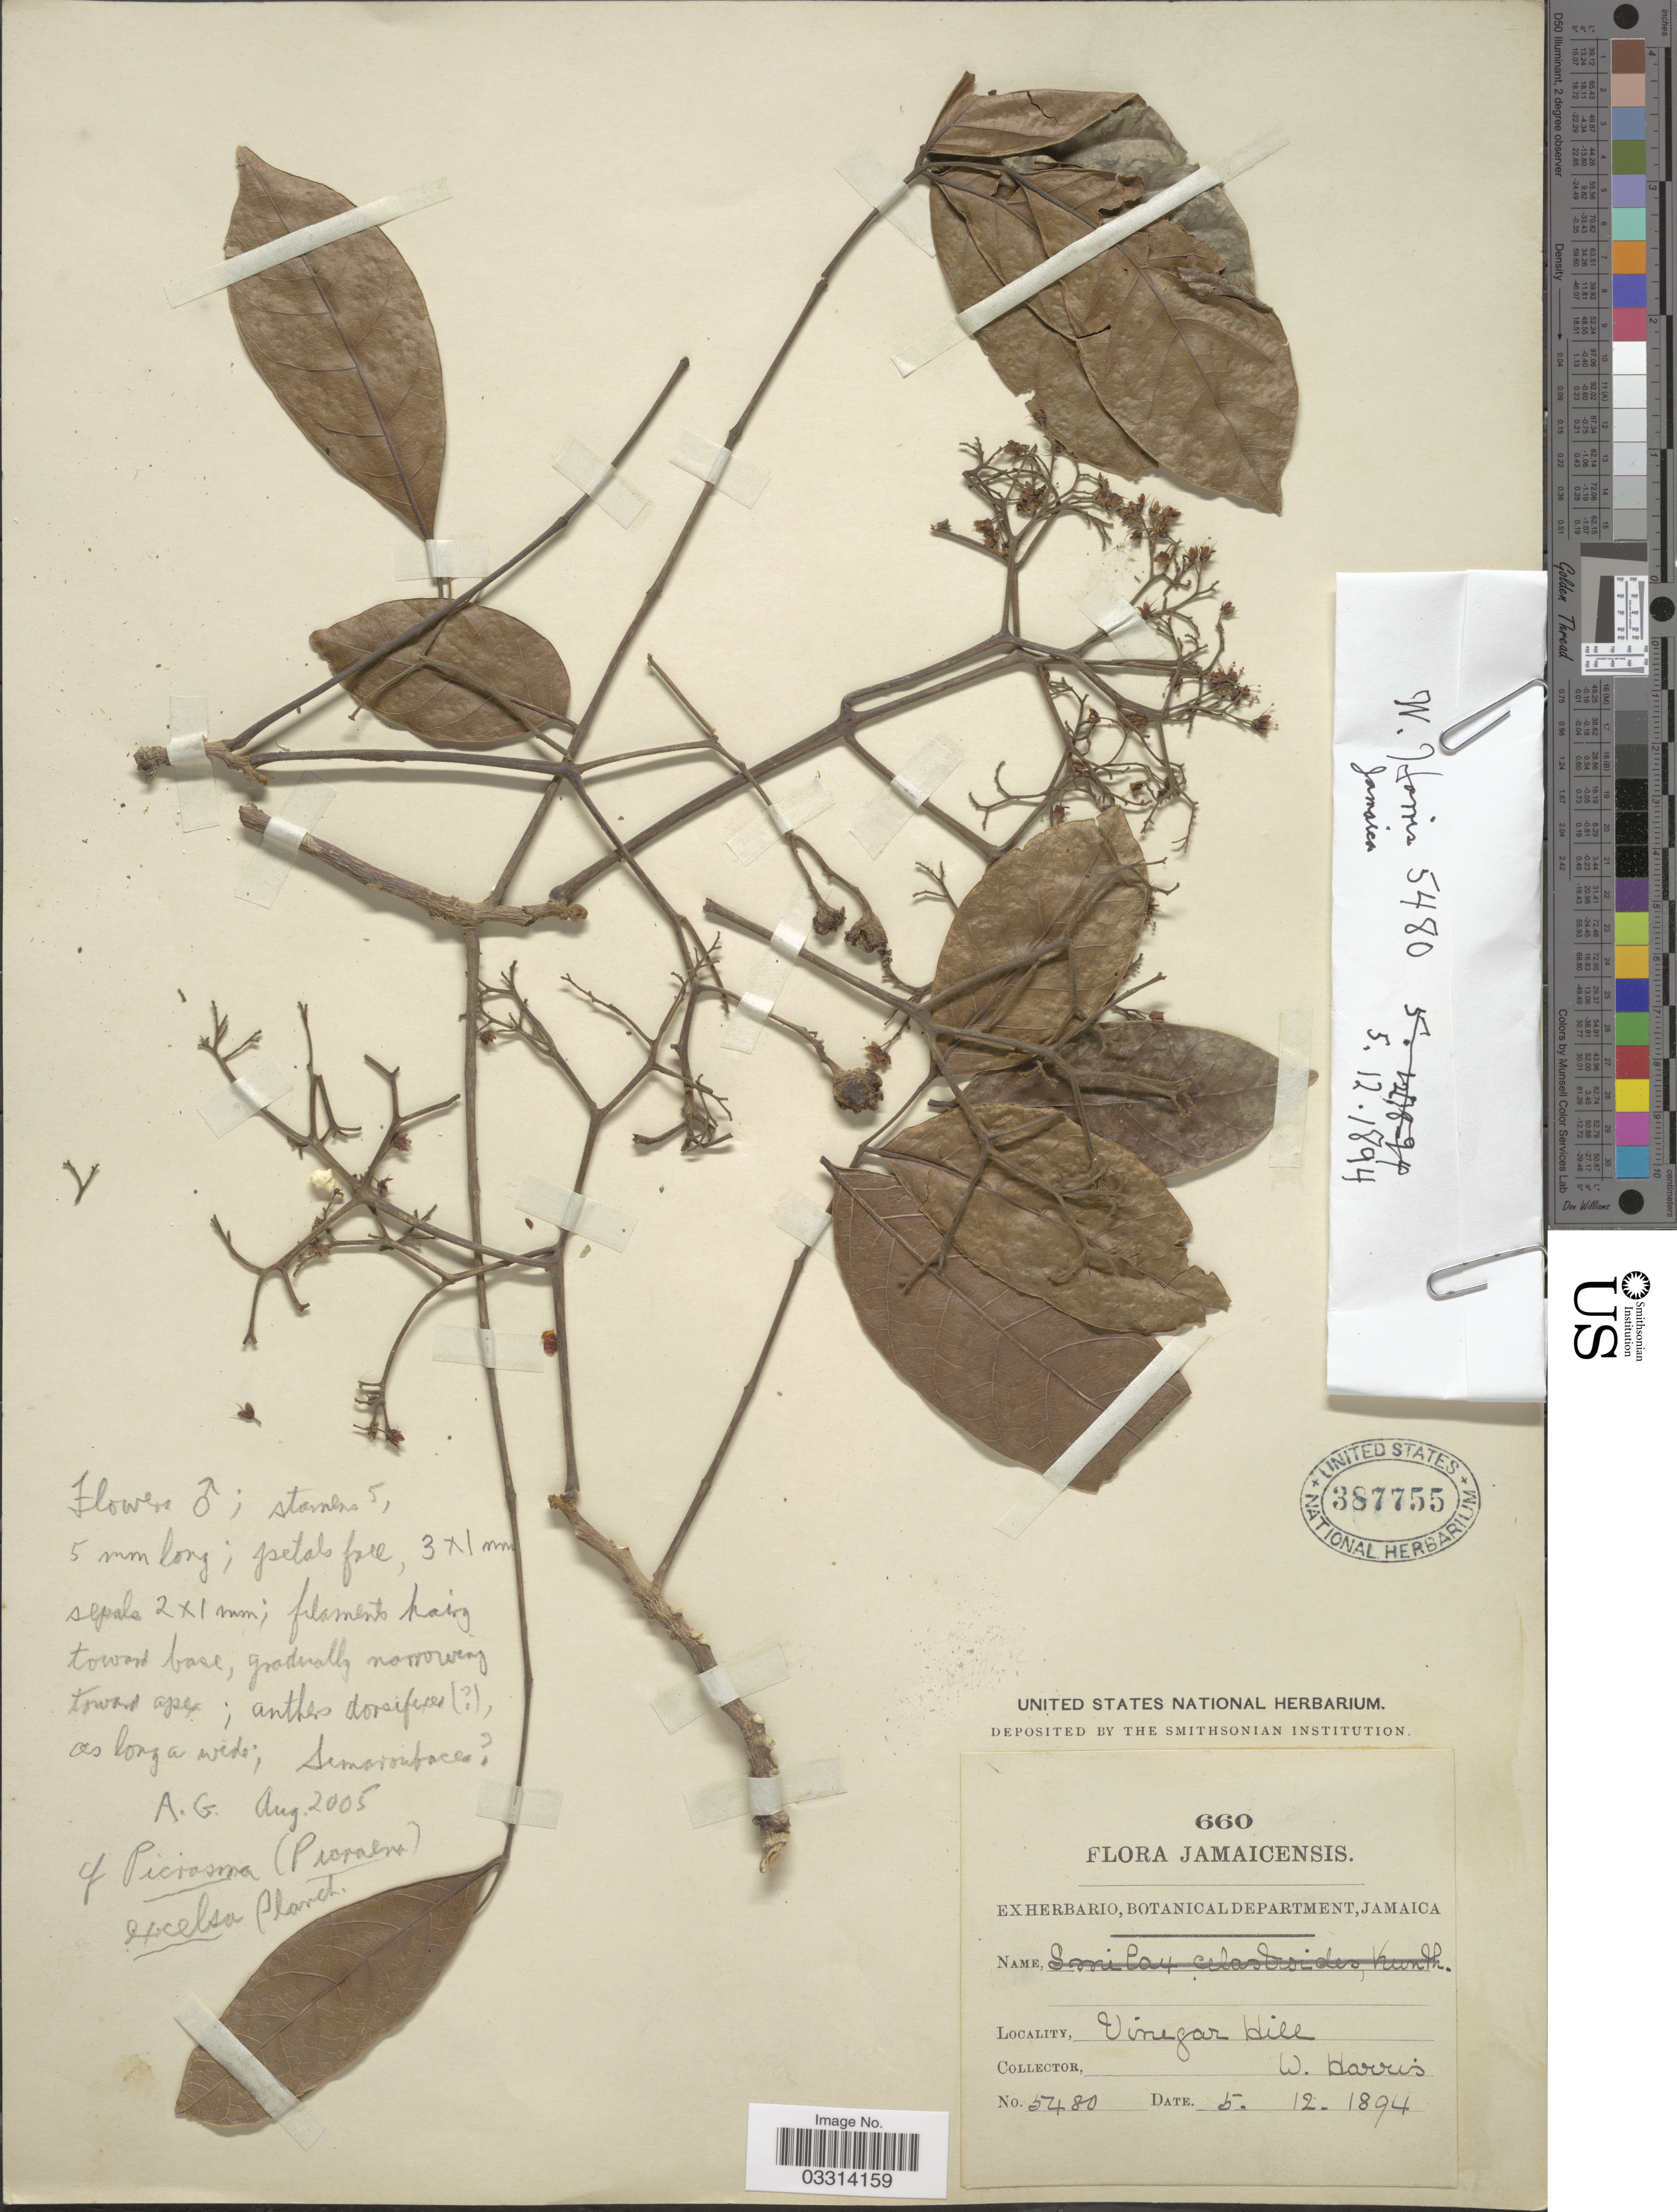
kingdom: Plantae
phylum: Tracheophyta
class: Magnoliopsida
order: Sapindales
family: Simaroubaceae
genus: Picrasma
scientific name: Picrasma excelsa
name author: (Sw.) Planch.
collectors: W. Harris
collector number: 5480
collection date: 1894-12-05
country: Jamaica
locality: Vinegar Hill.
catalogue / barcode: US 387755